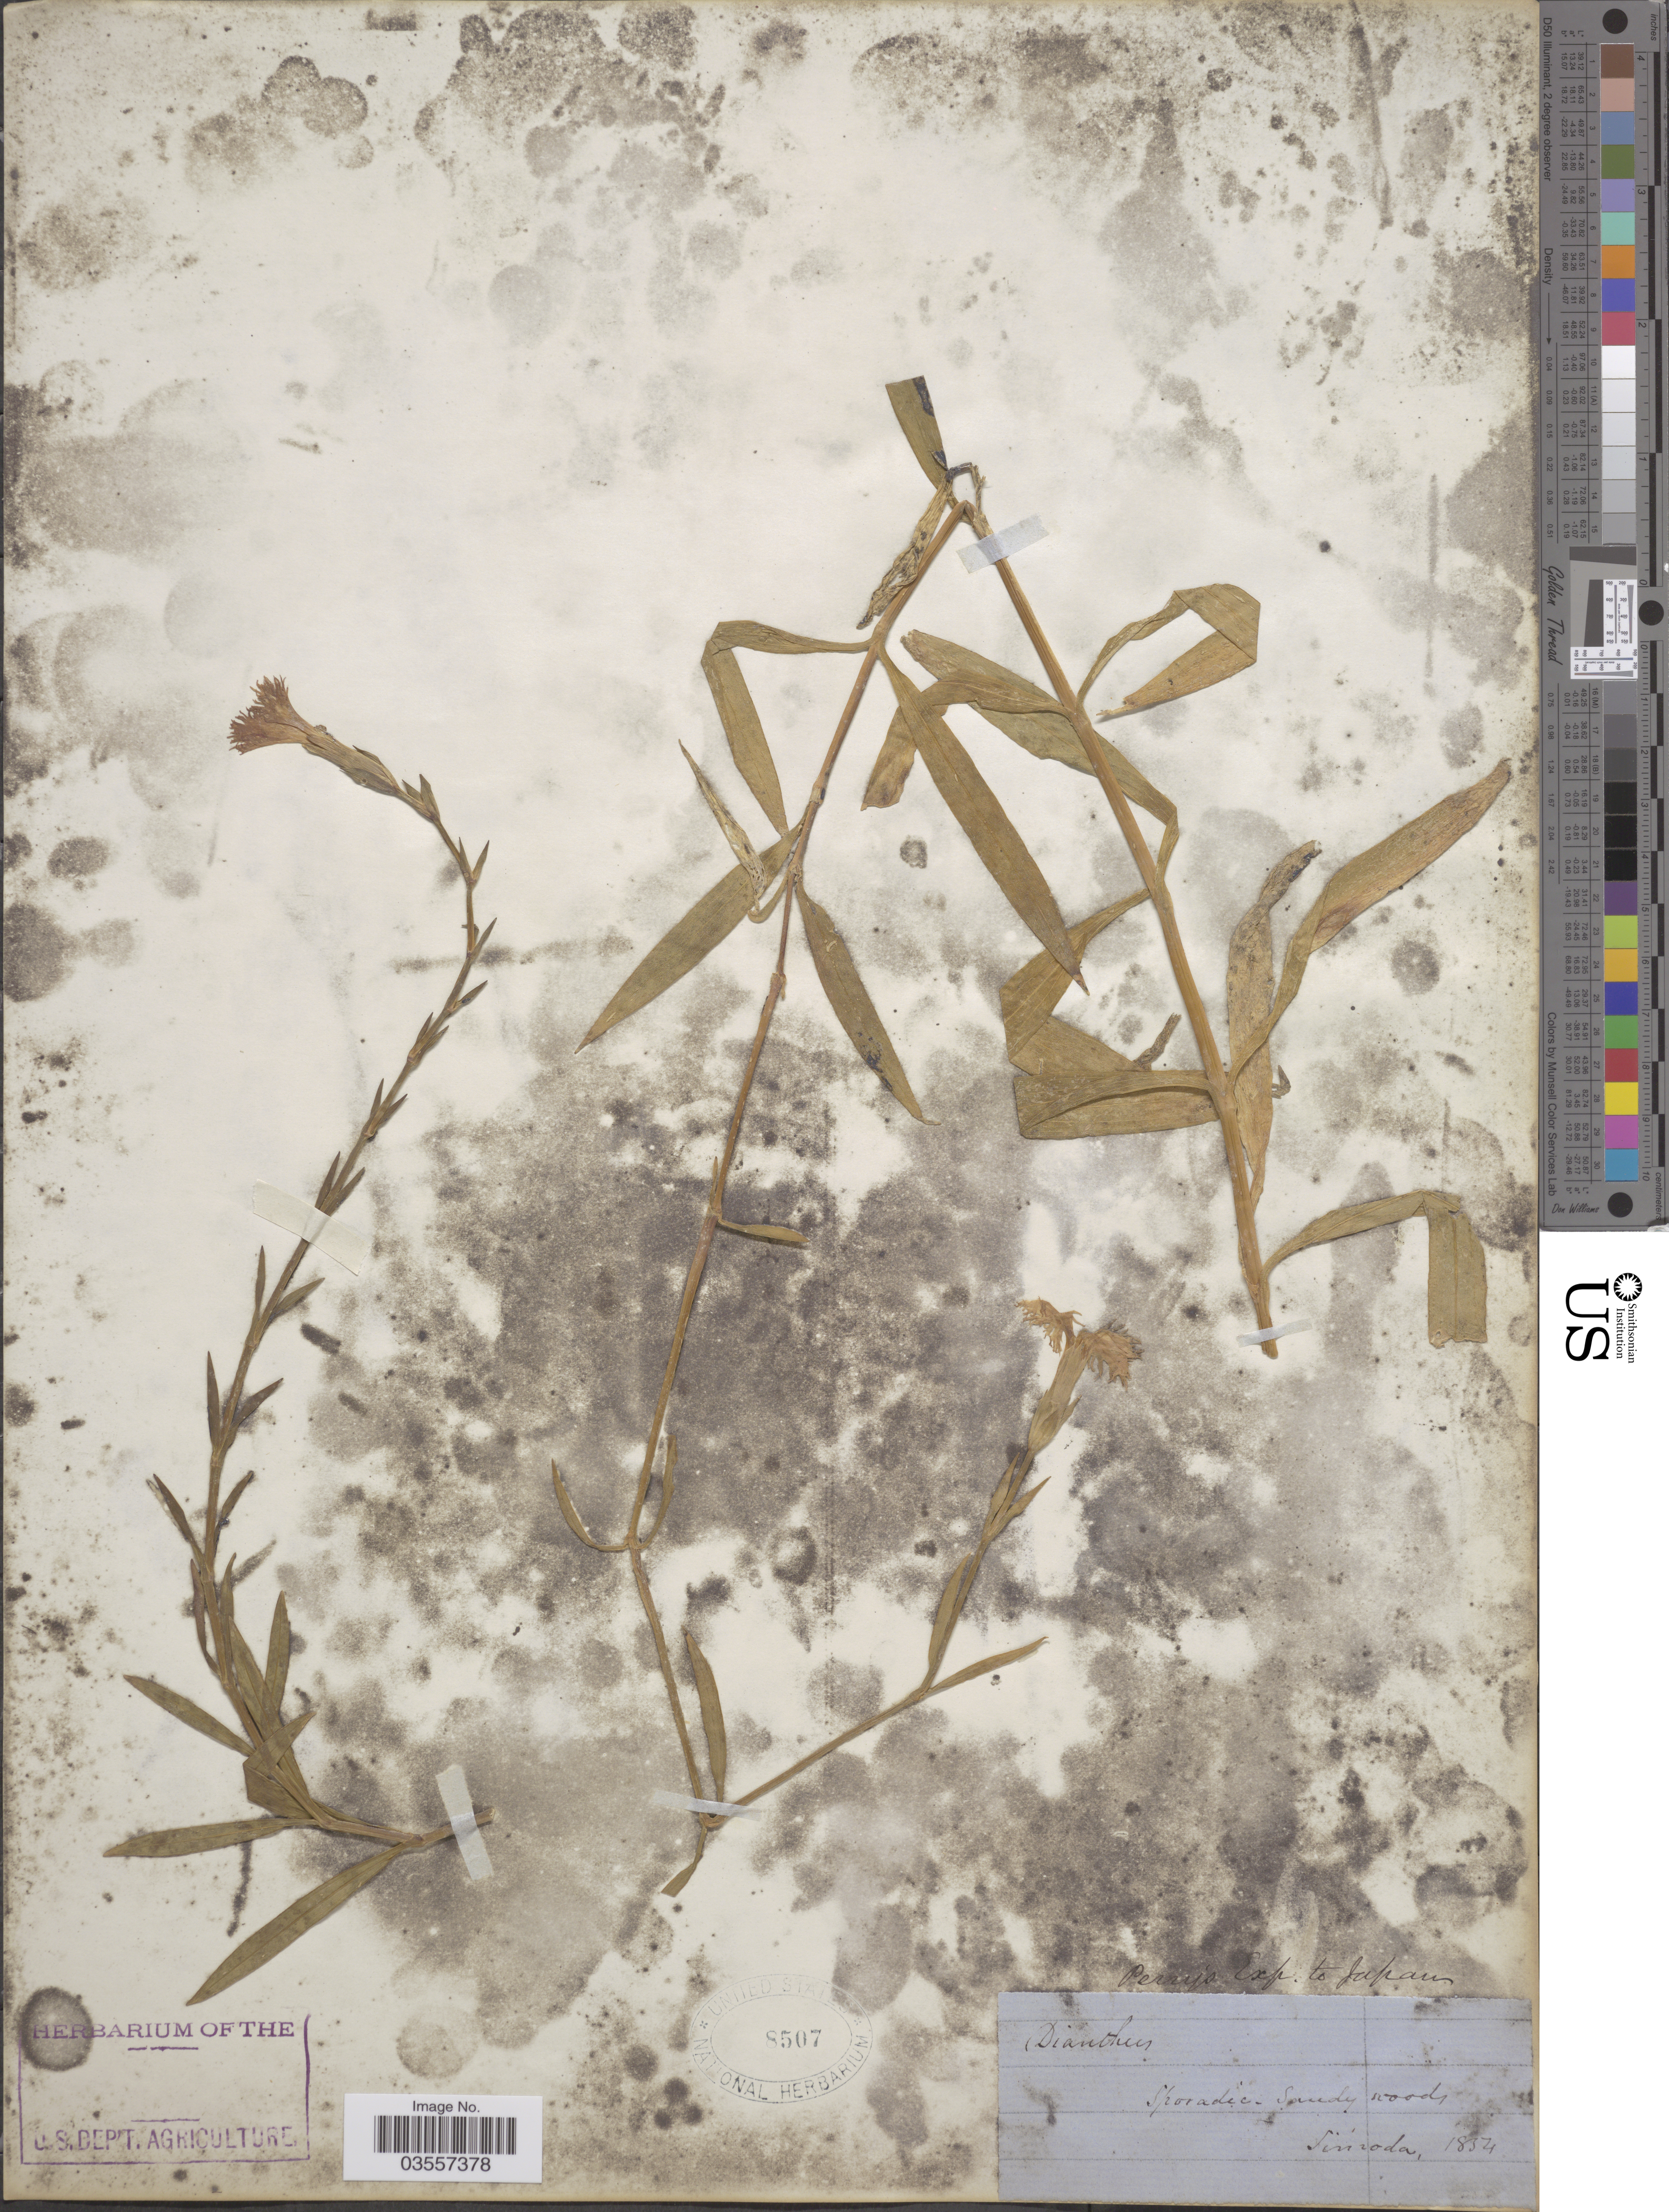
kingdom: Plantae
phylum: Tracheophyta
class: Magnoliopsida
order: Caryophyllales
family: Caryophyllaceae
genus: Dianthus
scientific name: Dianthus sp.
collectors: -- Perry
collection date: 1834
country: Japan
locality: Simoda.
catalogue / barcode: US 8507